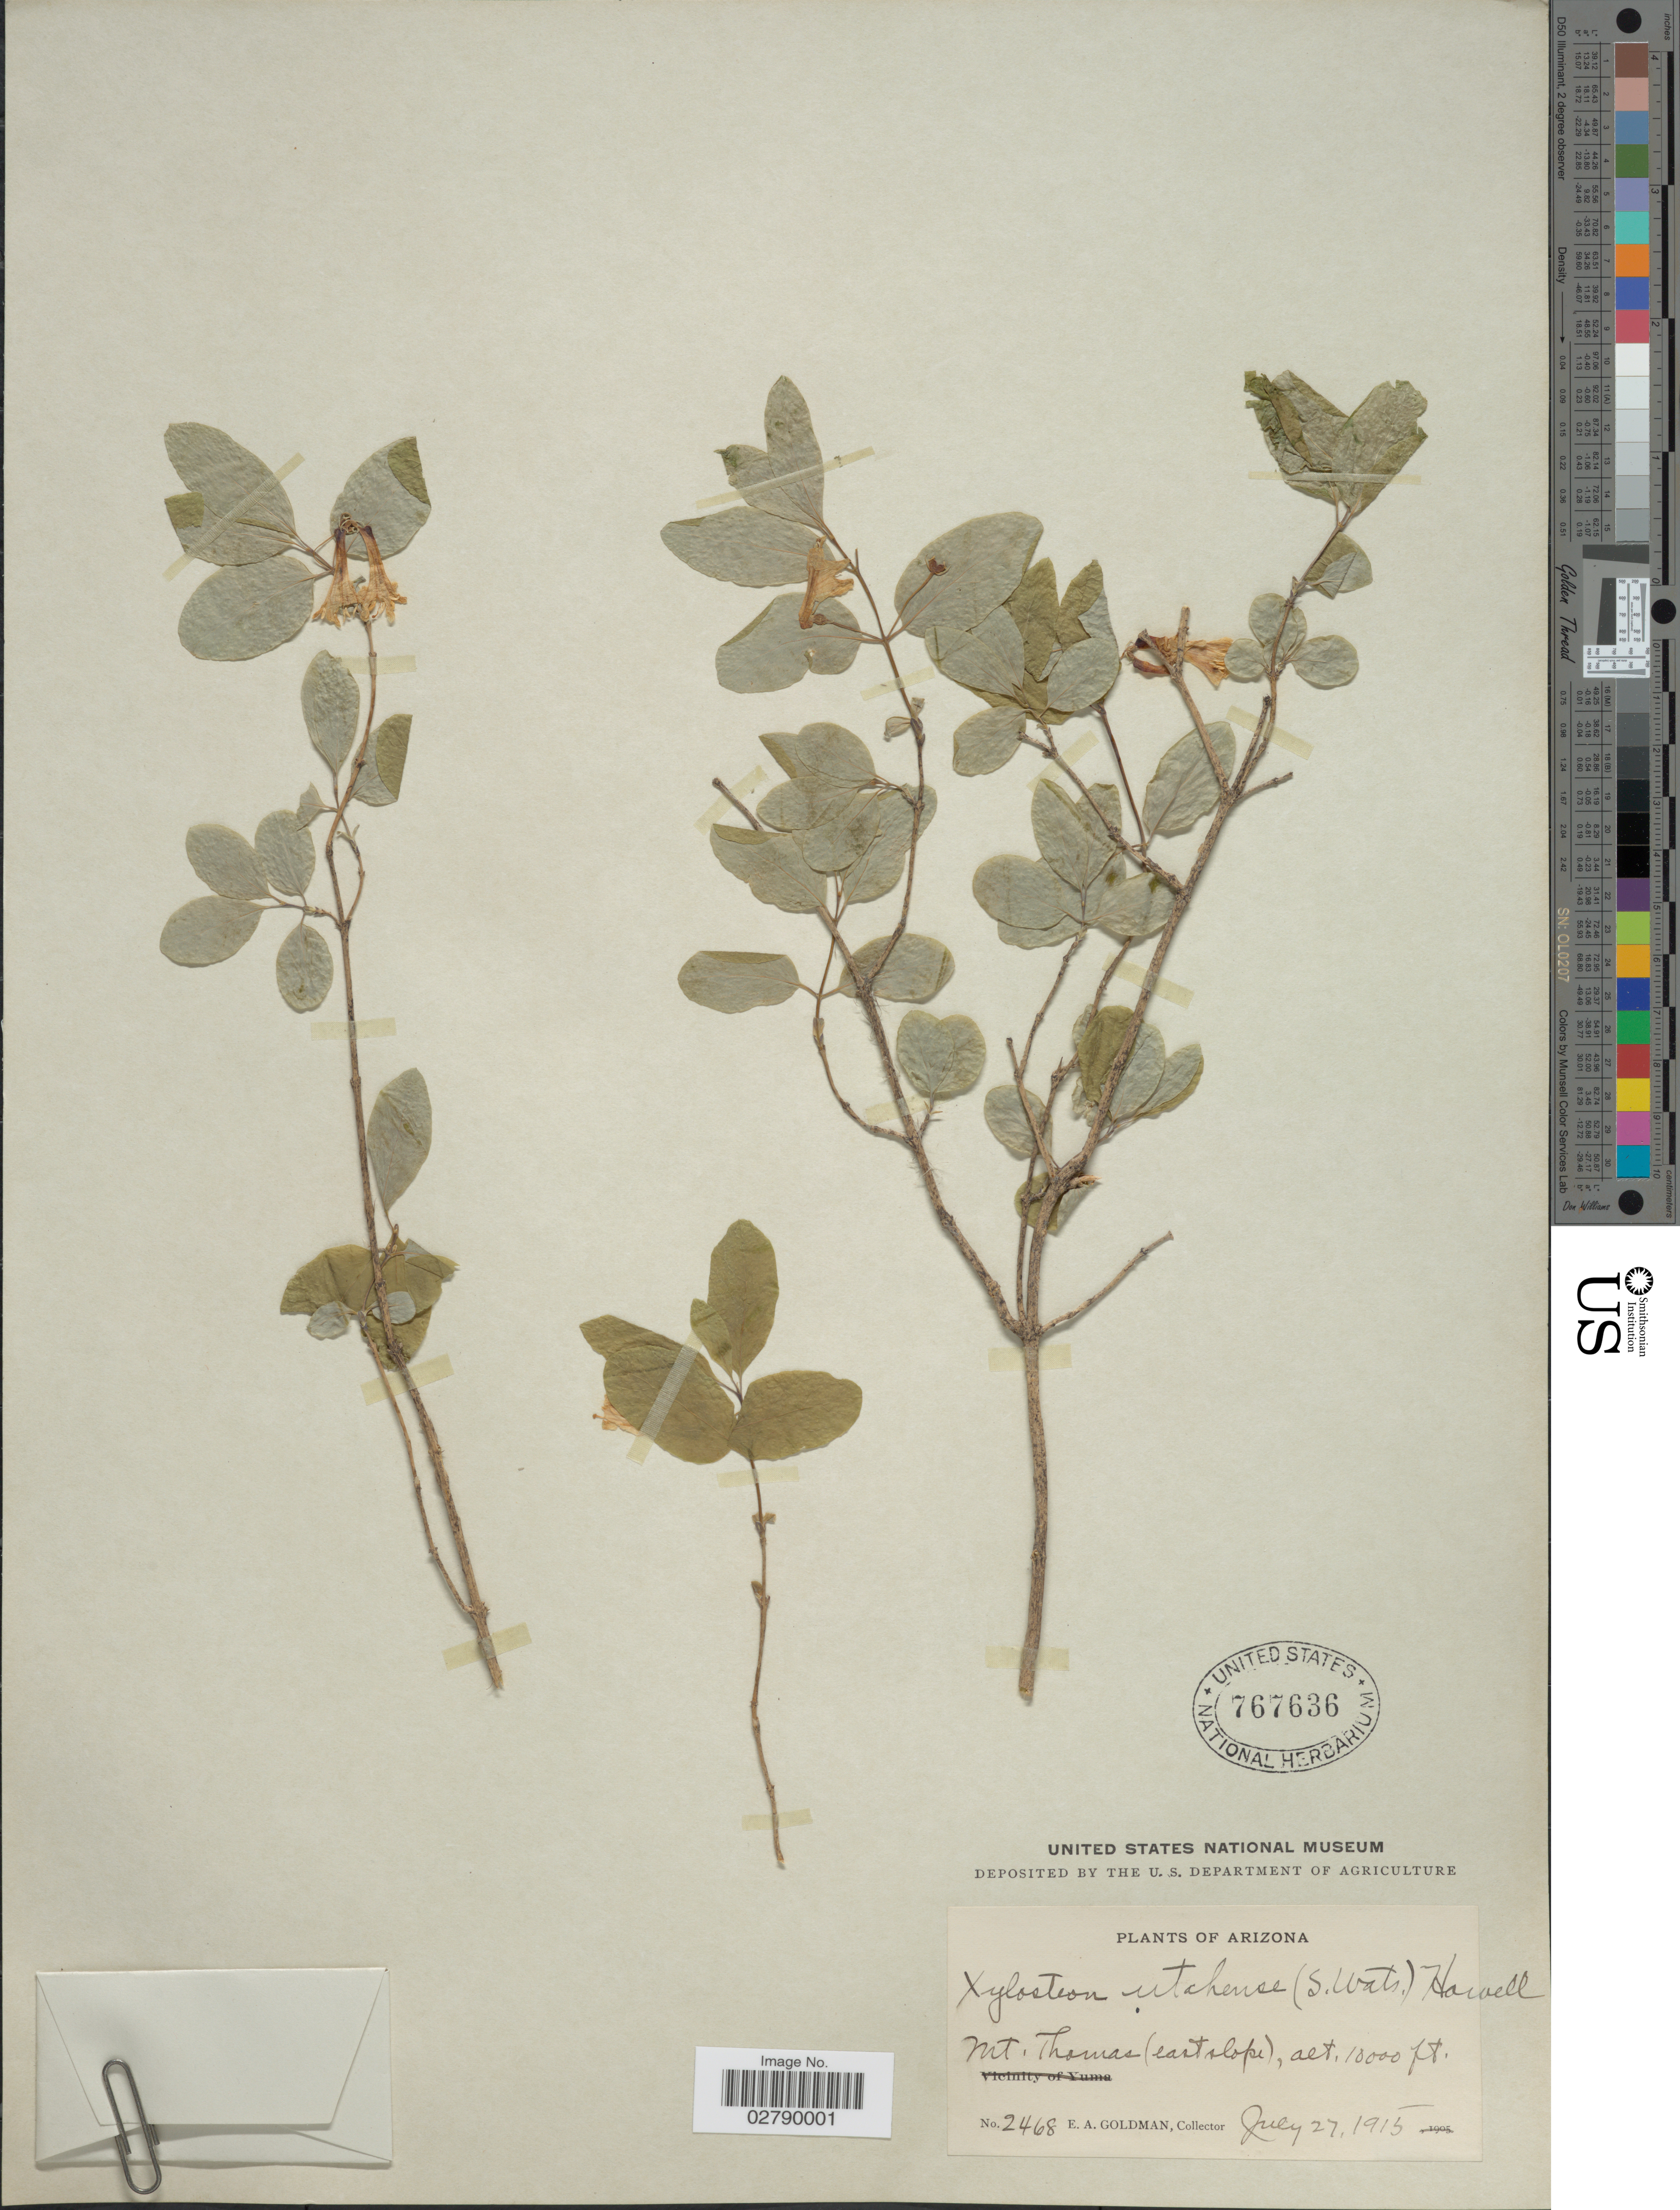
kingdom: Plantae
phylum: Tracheophyta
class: Magnoliopsida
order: Dipsacales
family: Caprifoliaceae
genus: Lonicera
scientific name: Lonicera utahensis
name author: S. Watson in C. King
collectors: E. A. Goldman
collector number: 2468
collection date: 1915-07-27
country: United States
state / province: Arizona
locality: Mt. Thomas (east slope).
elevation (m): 3048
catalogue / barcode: US 767636